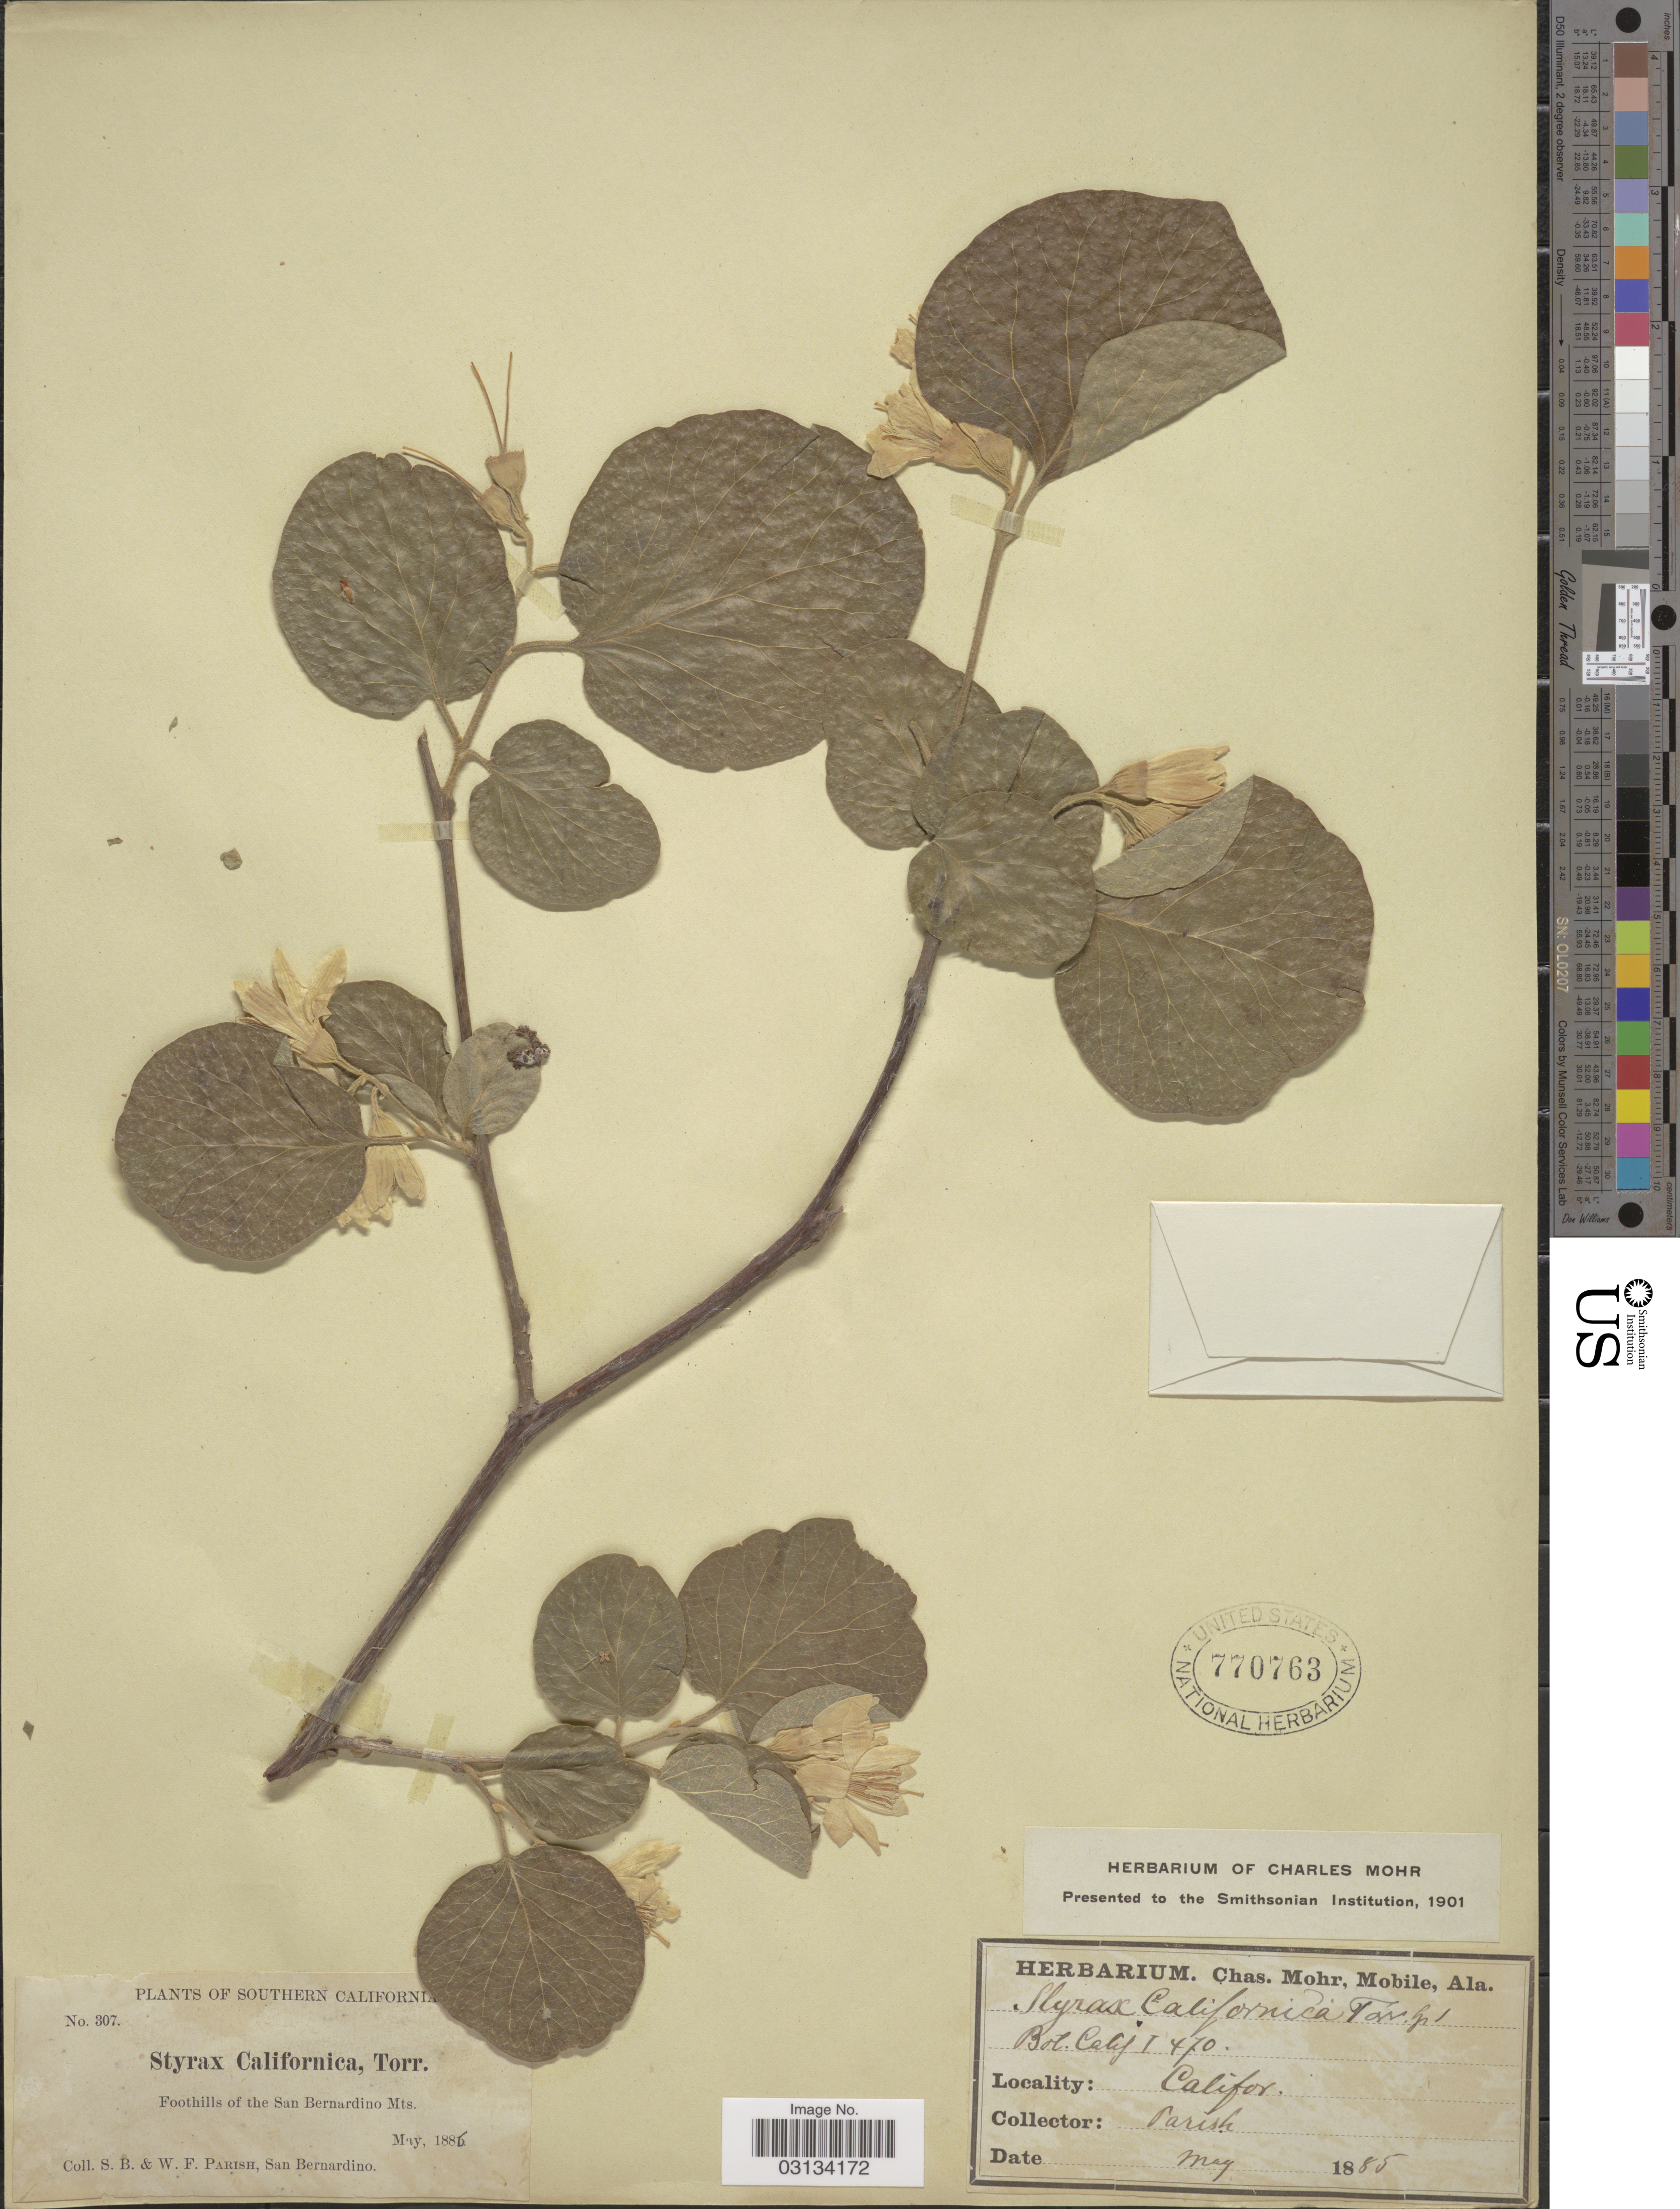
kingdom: Plantae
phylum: Tracheophyta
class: Magnoliopsida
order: Ericales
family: Styracaceae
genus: Styrax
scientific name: Styrax californicus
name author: Torr.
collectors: S. B. Parish & W. F. Parish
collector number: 307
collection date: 1885-05/1886-05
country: United States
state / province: California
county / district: San Bernardino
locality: Southern California. Foothills of the San Bernardino Mts.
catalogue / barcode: US 770763